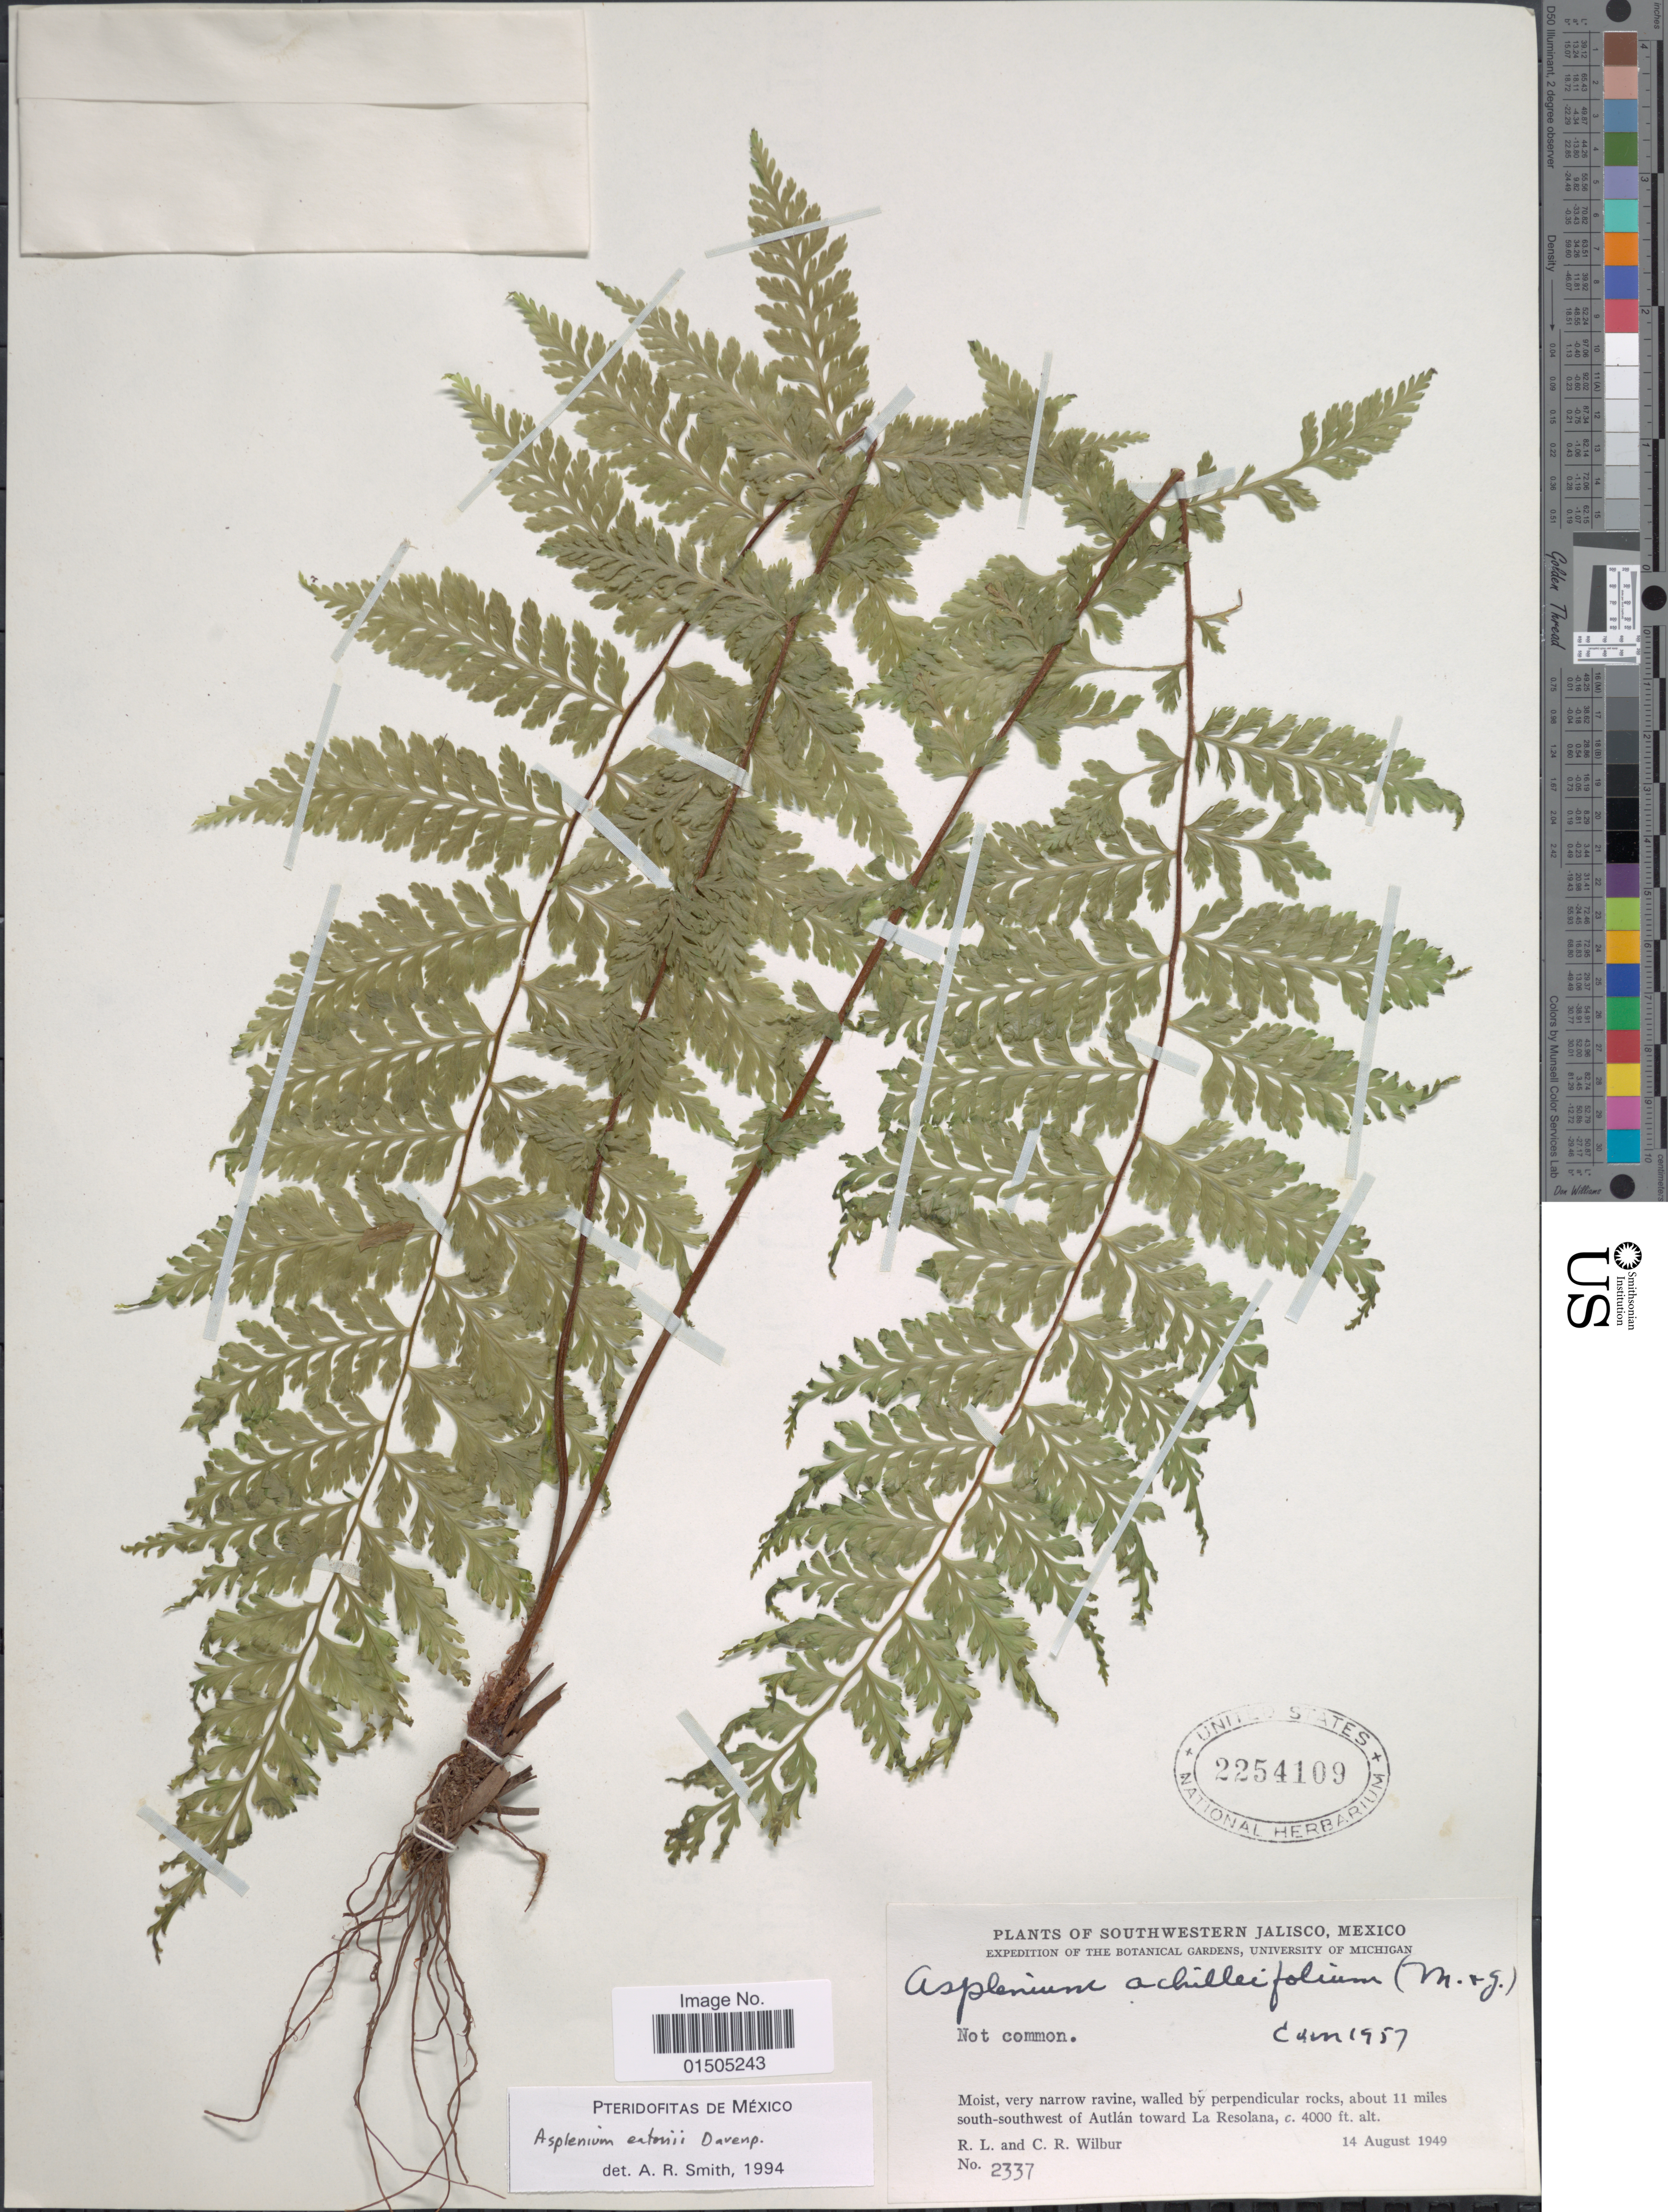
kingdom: Plantae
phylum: Tracheophyta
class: Polypodiopsida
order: Polypodiales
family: Aspleniaceae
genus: Asplenium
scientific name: Asplenium achilleifolium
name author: (M. Martens & Galeotti) Liebm.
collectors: R. L. Wilbur & C. Wilbur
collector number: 2337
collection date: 1949-08-14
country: Mexico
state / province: Jalisco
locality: Southwestern Jalisco. Moist, very narrow ravine, walled by perpendicular rocks, 11 miles south-southwest of Autlán toward La Resolana.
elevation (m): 1219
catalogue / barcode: US 2254109